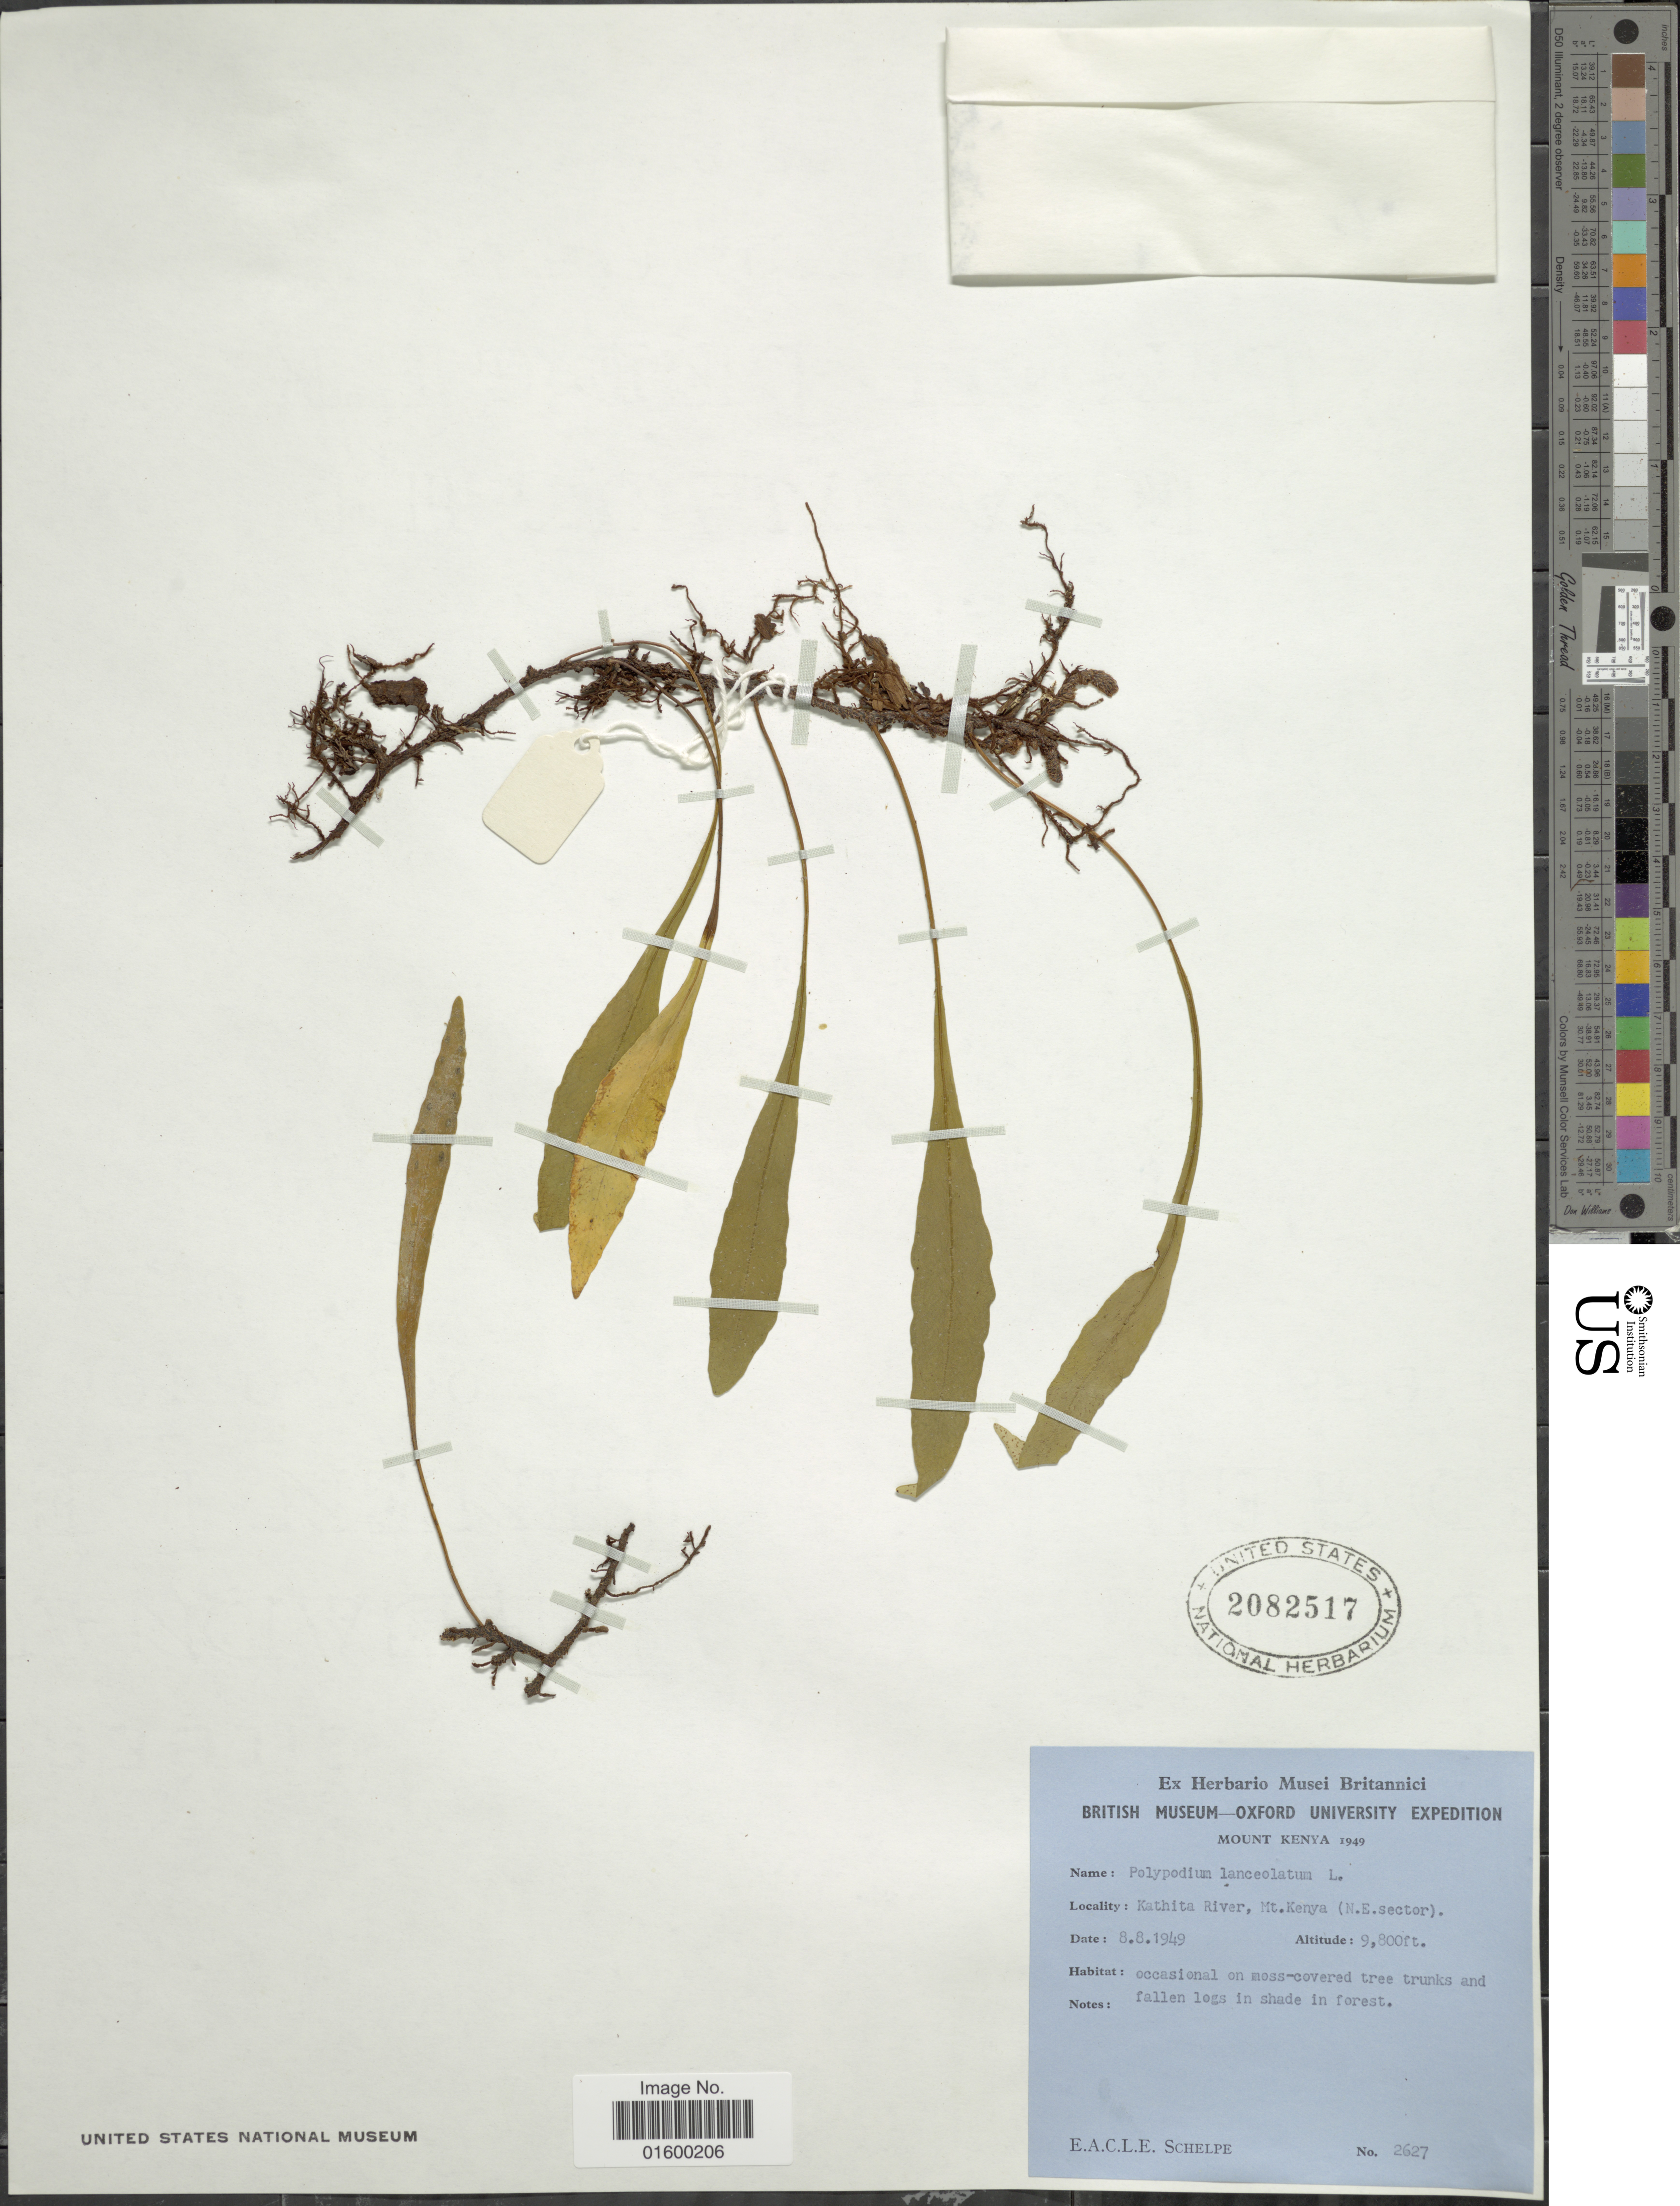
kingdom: Plantae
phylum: Tracheophyta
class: Polypodiopsida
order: Polypodiales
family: Polypodiaceae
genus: Pleopeltis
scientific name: Pleopeltis macrocarpa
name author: (Bory ex Willd.) Kaulf.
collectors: E. A. C. L. E. Schelpe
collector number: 2627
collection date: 1949-08-08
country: Kenya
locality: Mount Kenya, Kathita River, Mt. Kenya (N. E. Sector)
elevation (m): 2987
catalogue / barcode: US 2082517